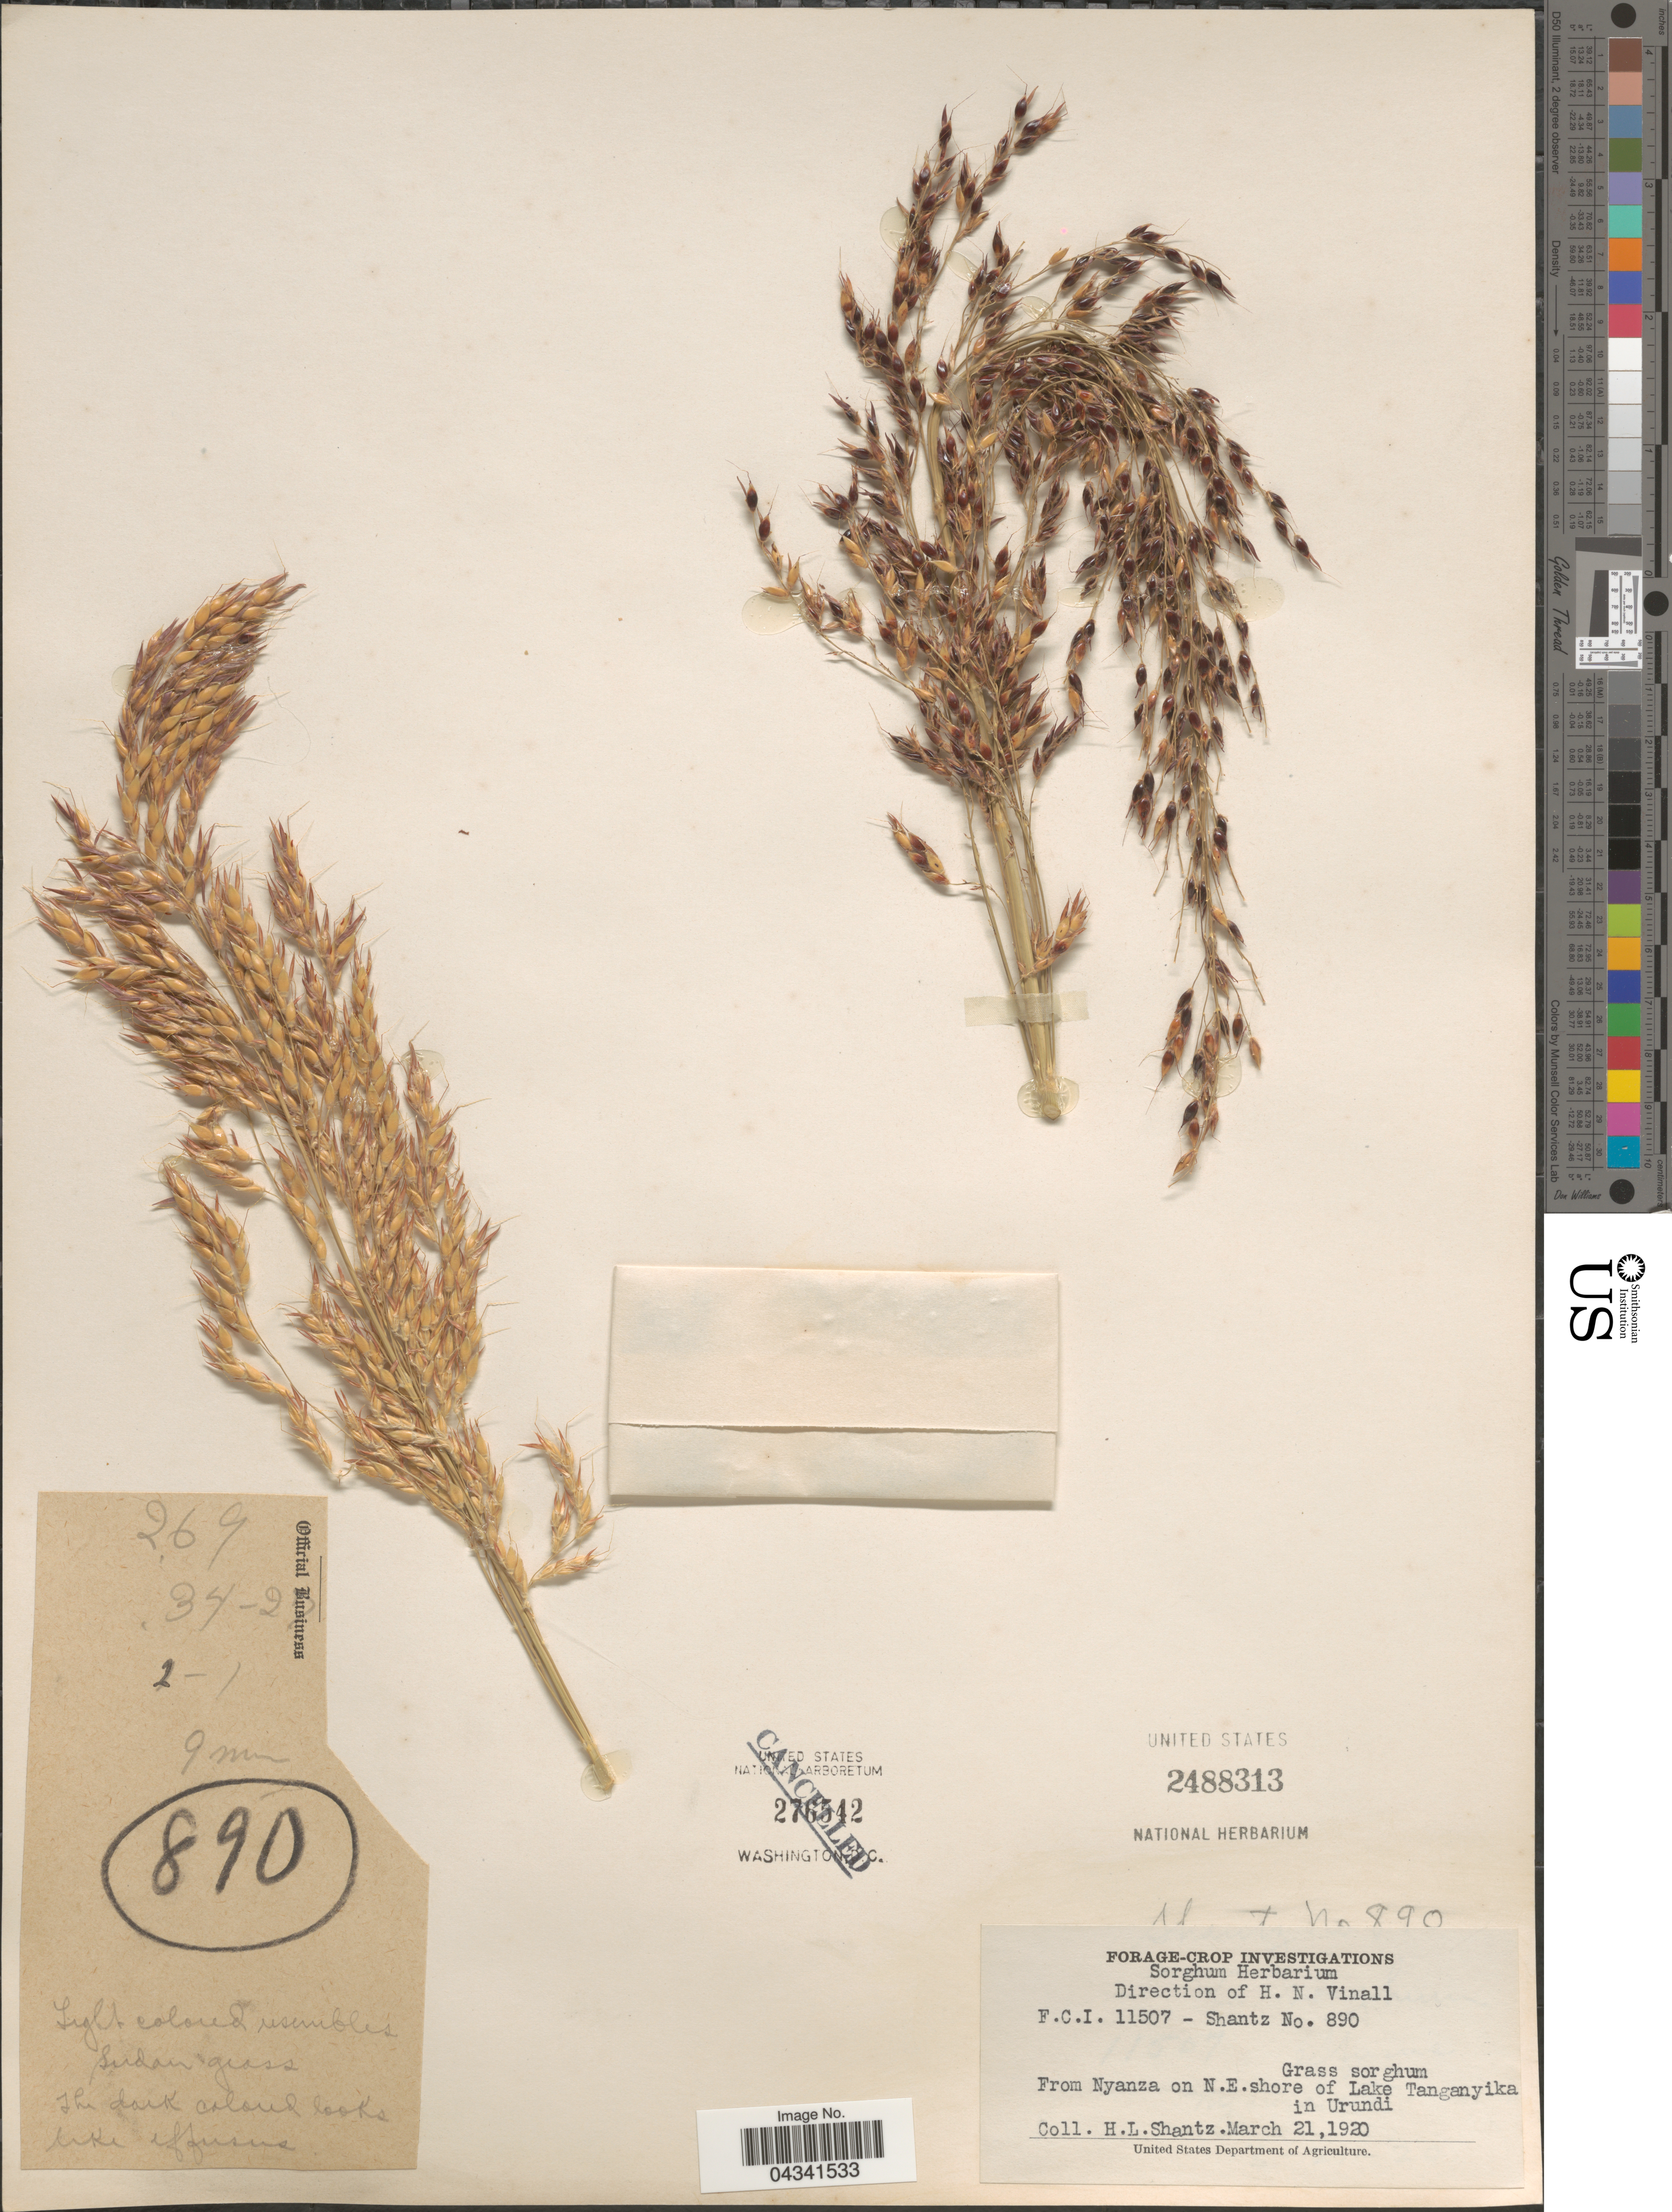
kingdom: Plantae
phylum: Tracheophyta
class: Liliopsida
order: Poales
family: Poaceae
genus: Sorghum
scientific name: Sorghum sp.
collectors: H. Shantz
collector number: F.C.I.11507/890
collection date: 1920-03-21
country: Tanzania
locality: From Nyanza on N. E. shore of Lake Tanganyika in Urundi.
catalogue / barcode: US 2488313